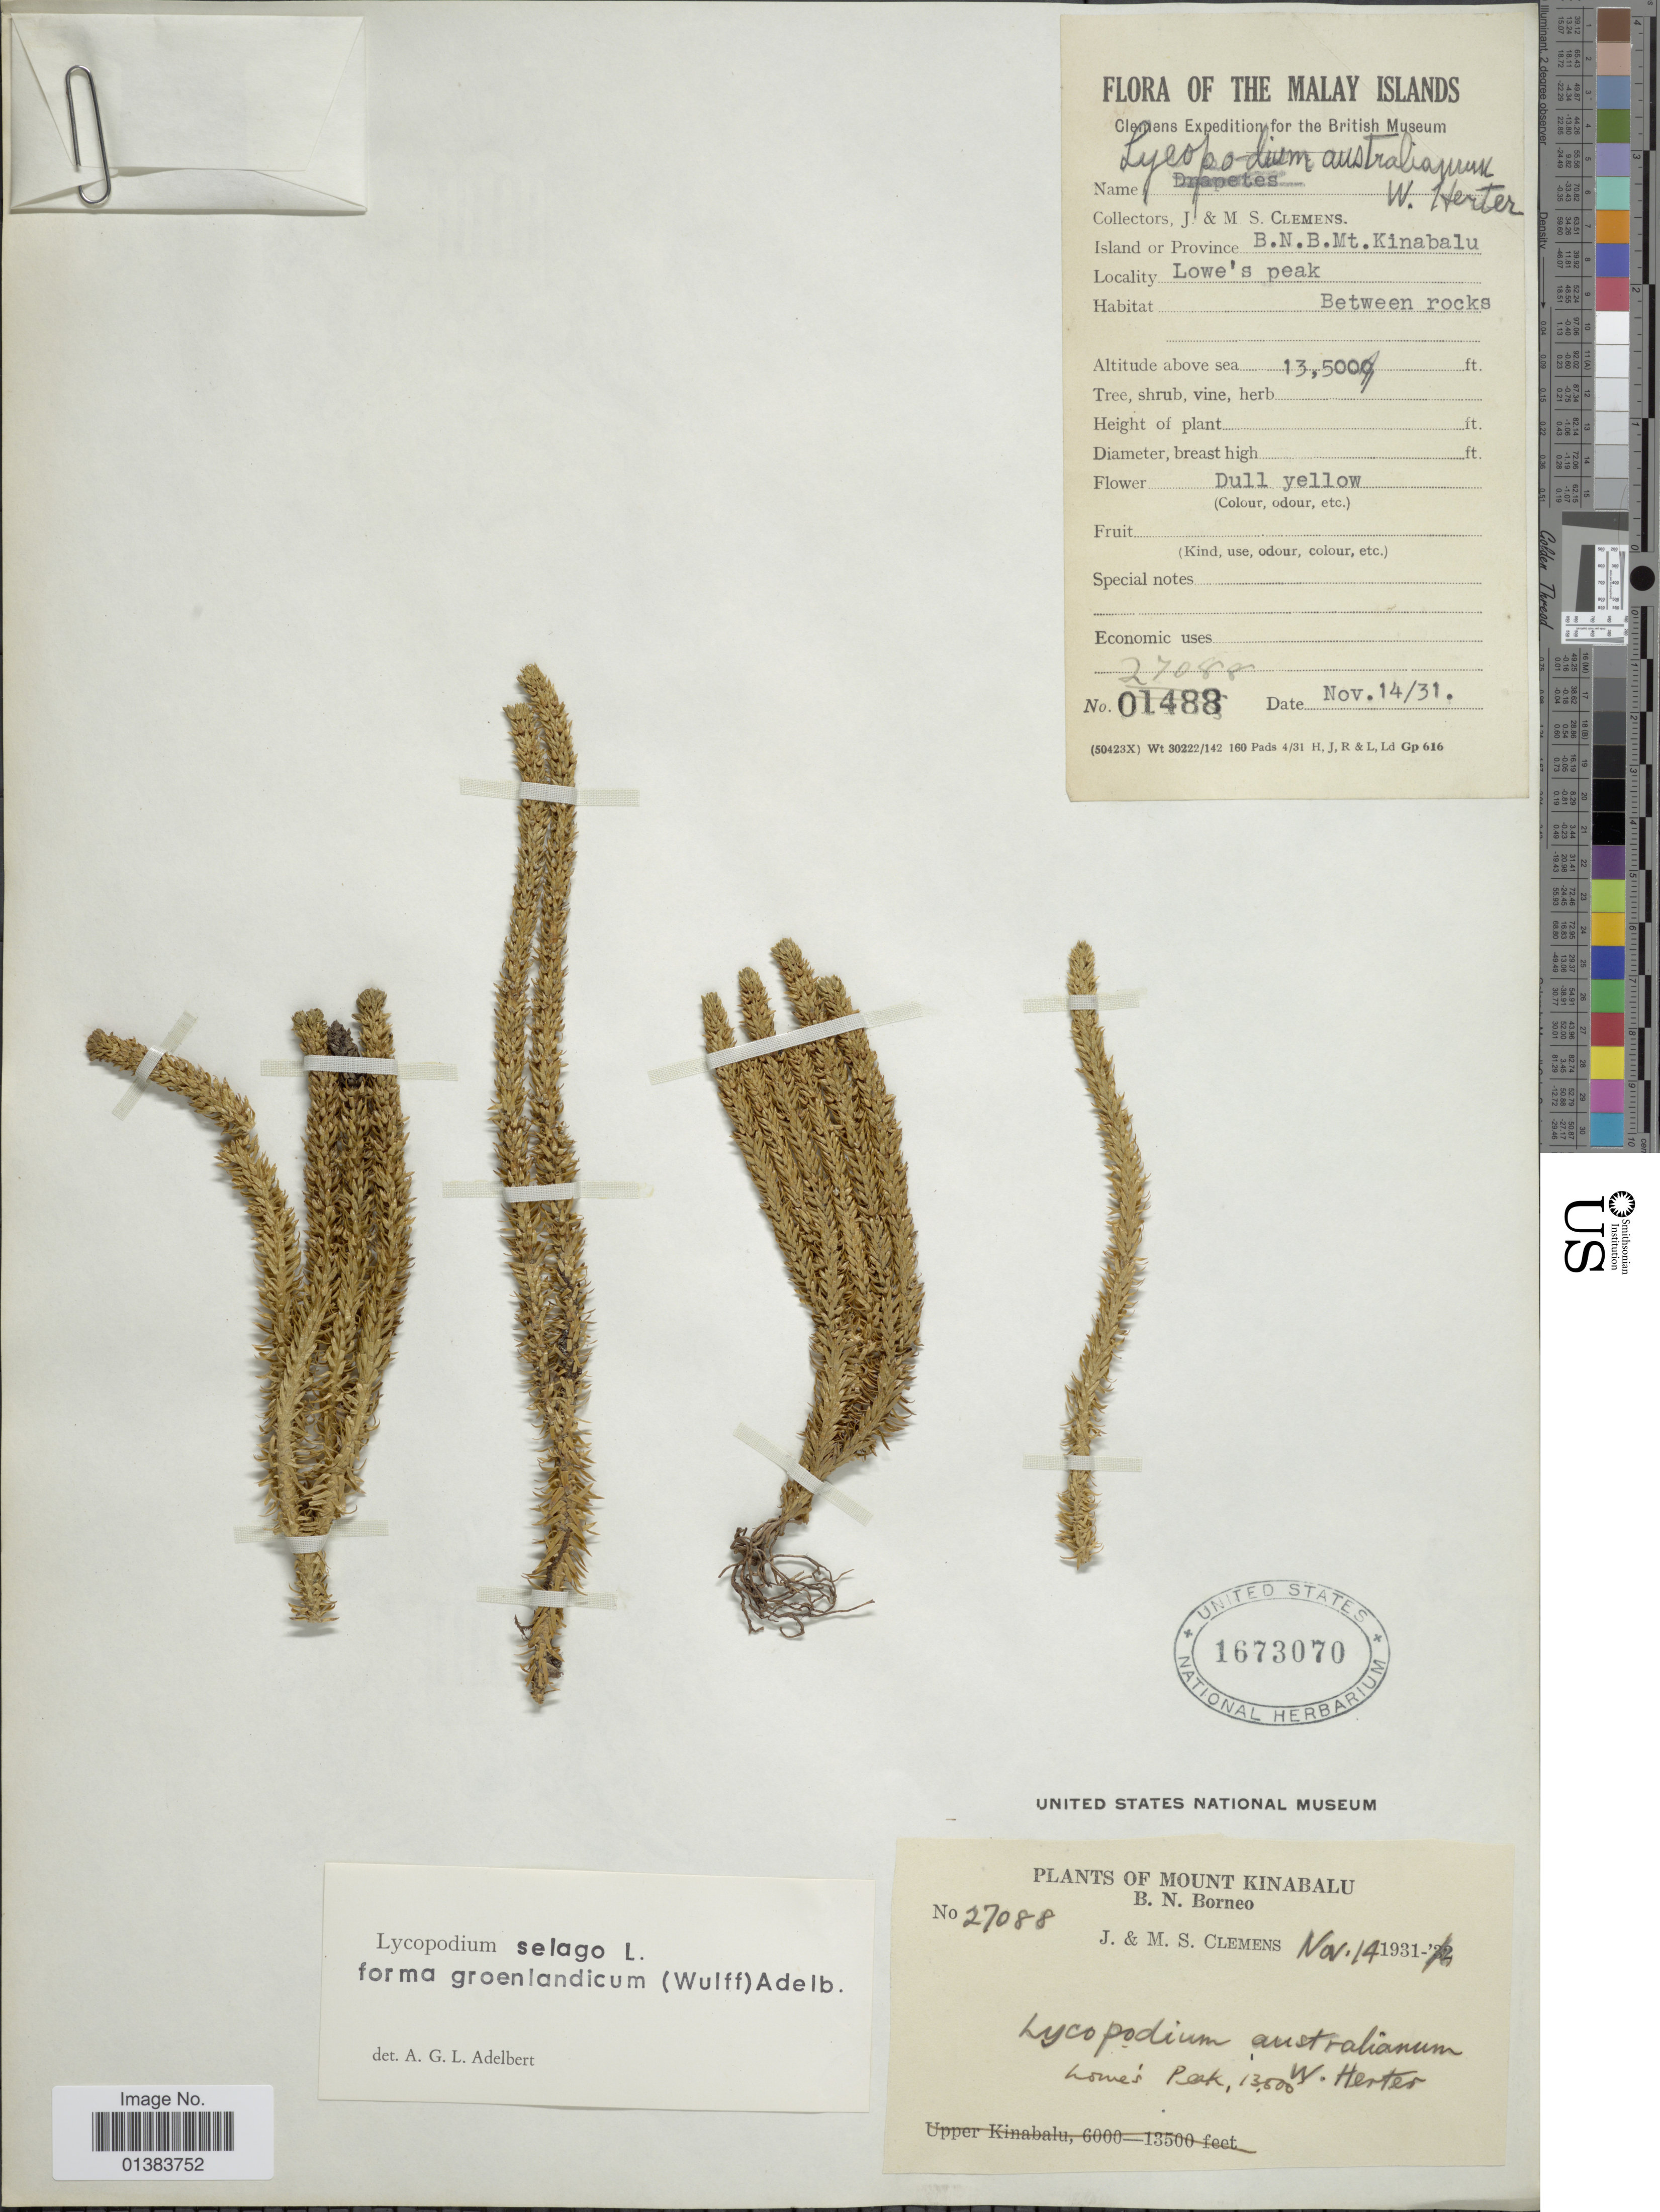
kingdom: Plantae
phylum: Tracheophyta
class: Lycopodiopsida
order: Lycopodiales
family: Lycopodiaceae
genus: Huperzia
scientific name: Huperzia selago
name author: (L.) Bernh. ex Schrank & Mart.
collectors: J. Clemens & M. S. Clemens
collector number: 27088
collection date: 1931-11-14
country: Malaysia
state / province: Sabah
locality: Mount Kinabalu, B. N. Borneo, Lowe's Peak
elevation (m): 4115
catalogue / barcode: US 1673070